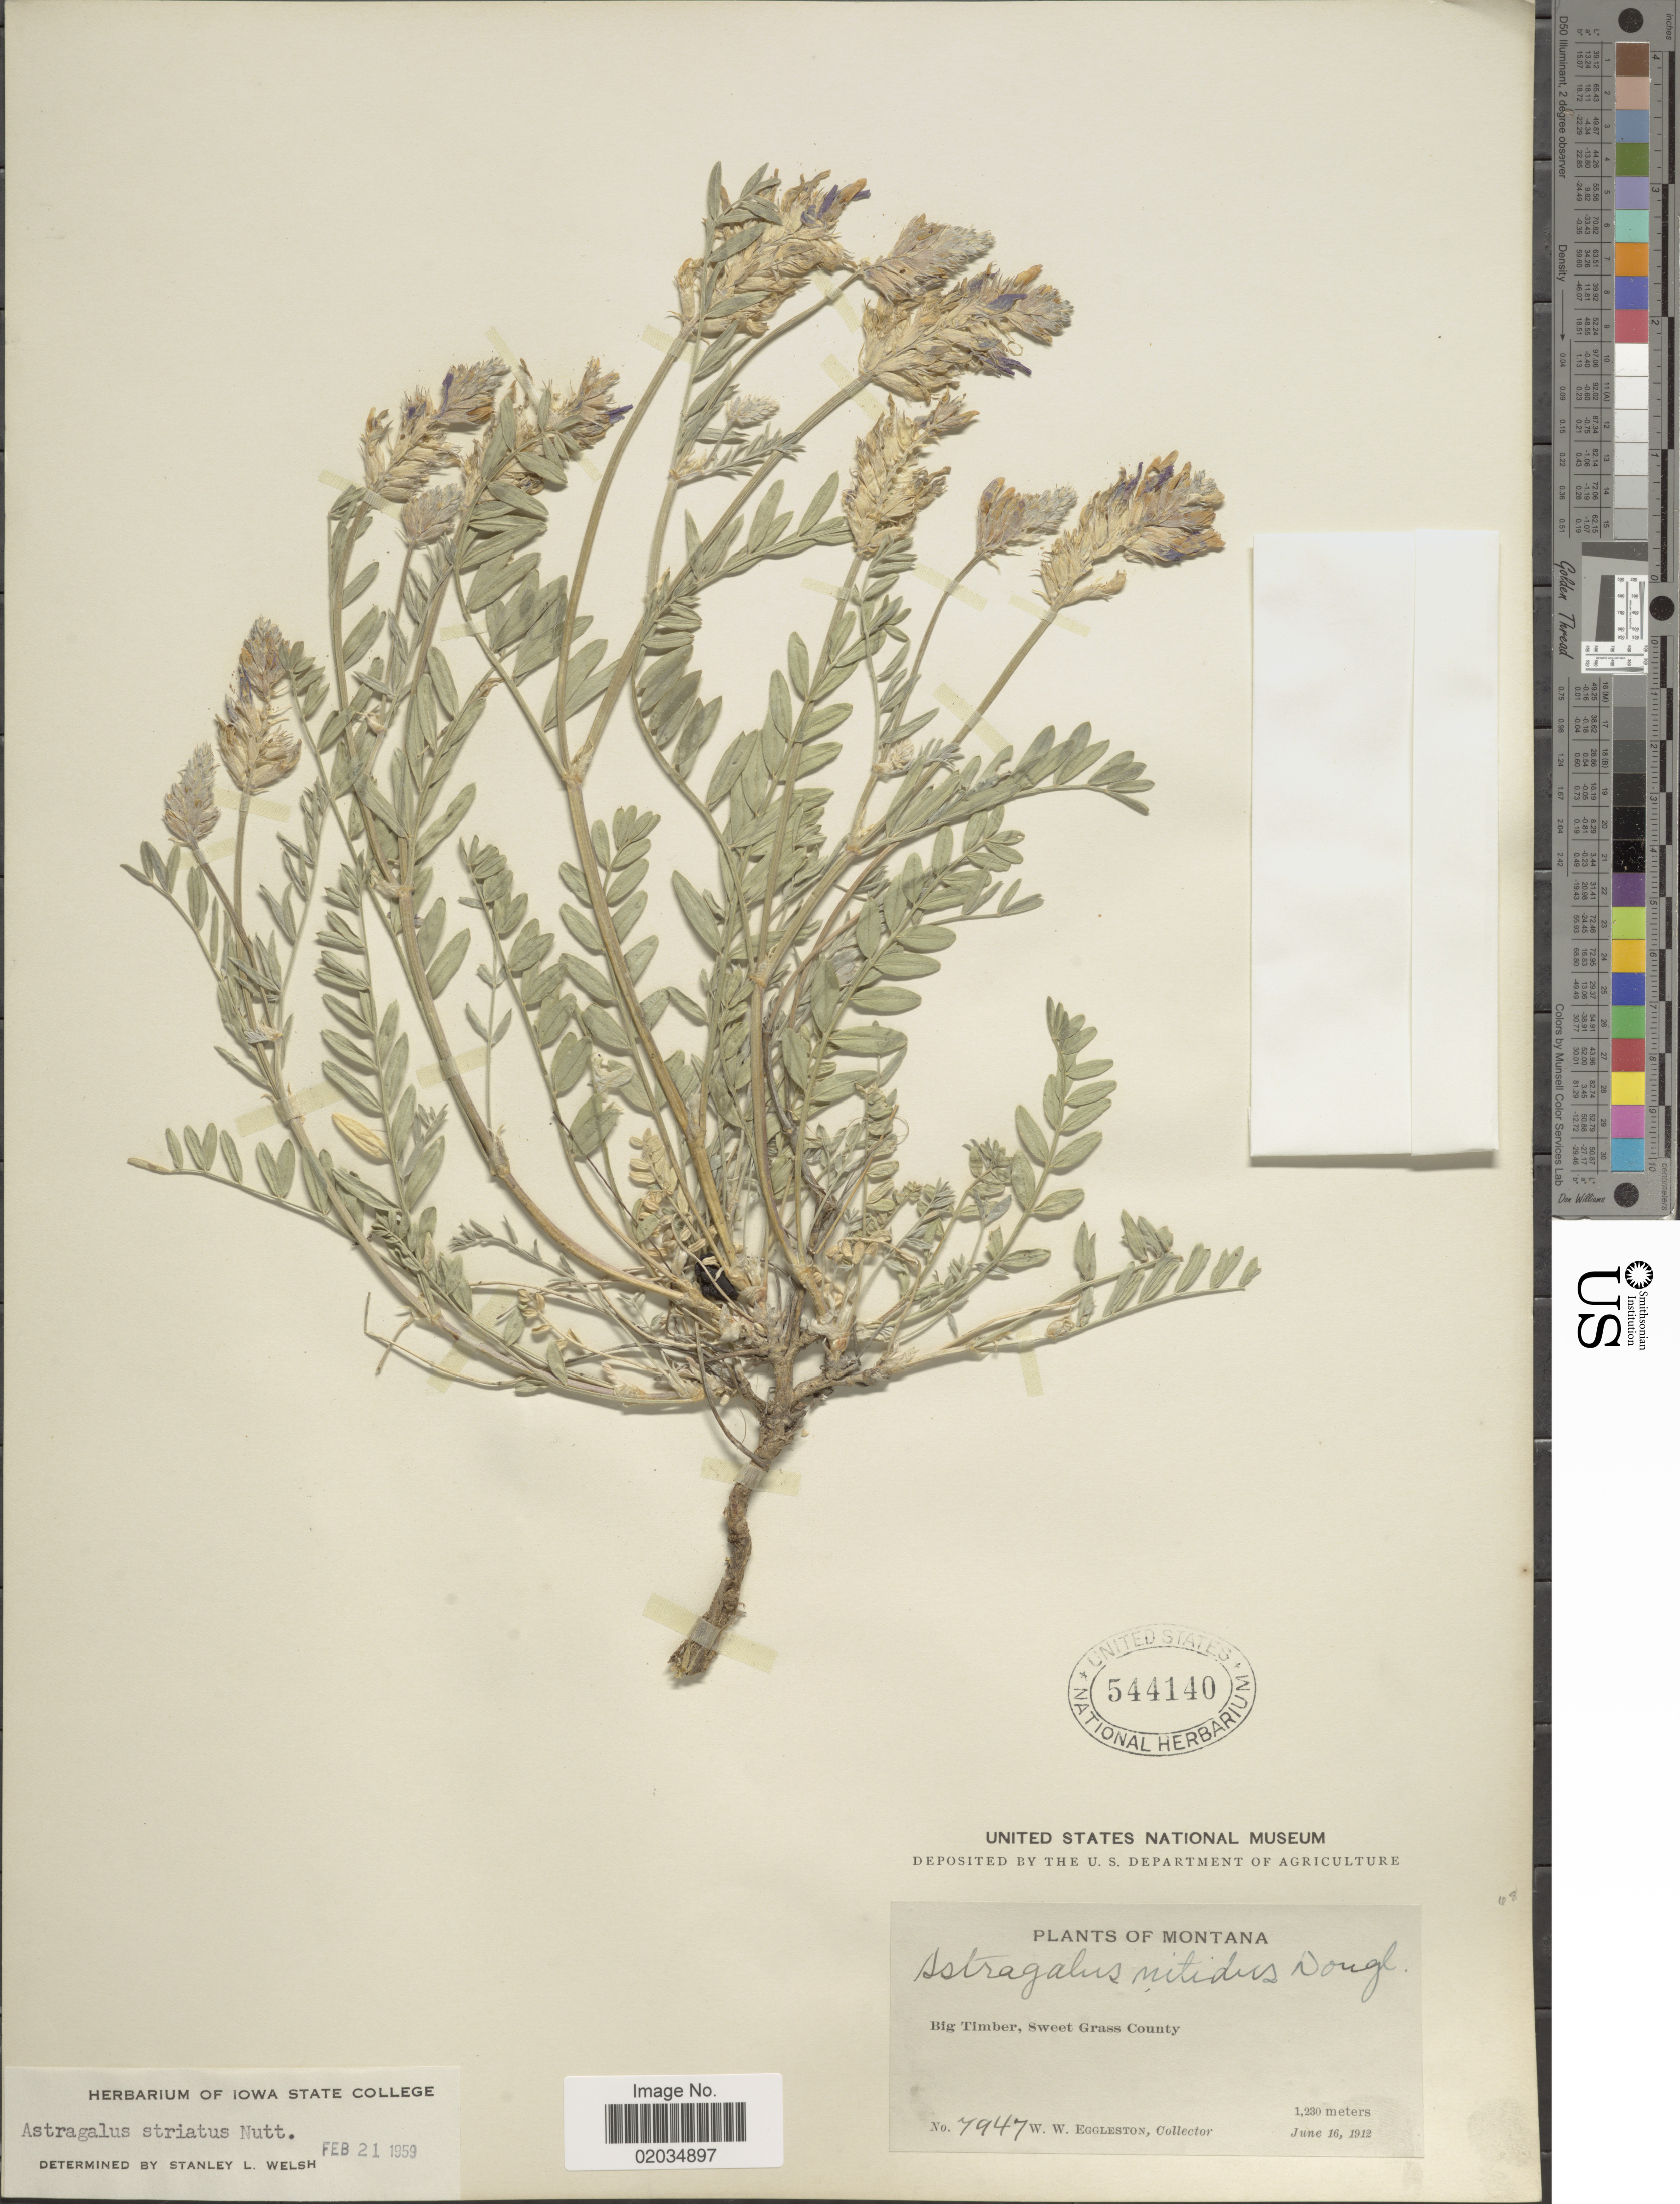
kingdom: Plantae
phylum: Tracheophyta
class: Magnoliopsida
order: Fabales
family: Fabaceae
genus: Astragalus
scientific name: Astragalus striatus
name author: Nutt.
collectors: W. W. Eggleston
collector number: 7947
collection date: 1912-06-16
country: United States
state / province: Montana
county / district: Sweet Grass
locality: Big Timber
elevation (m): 1230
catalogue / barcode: US 544140